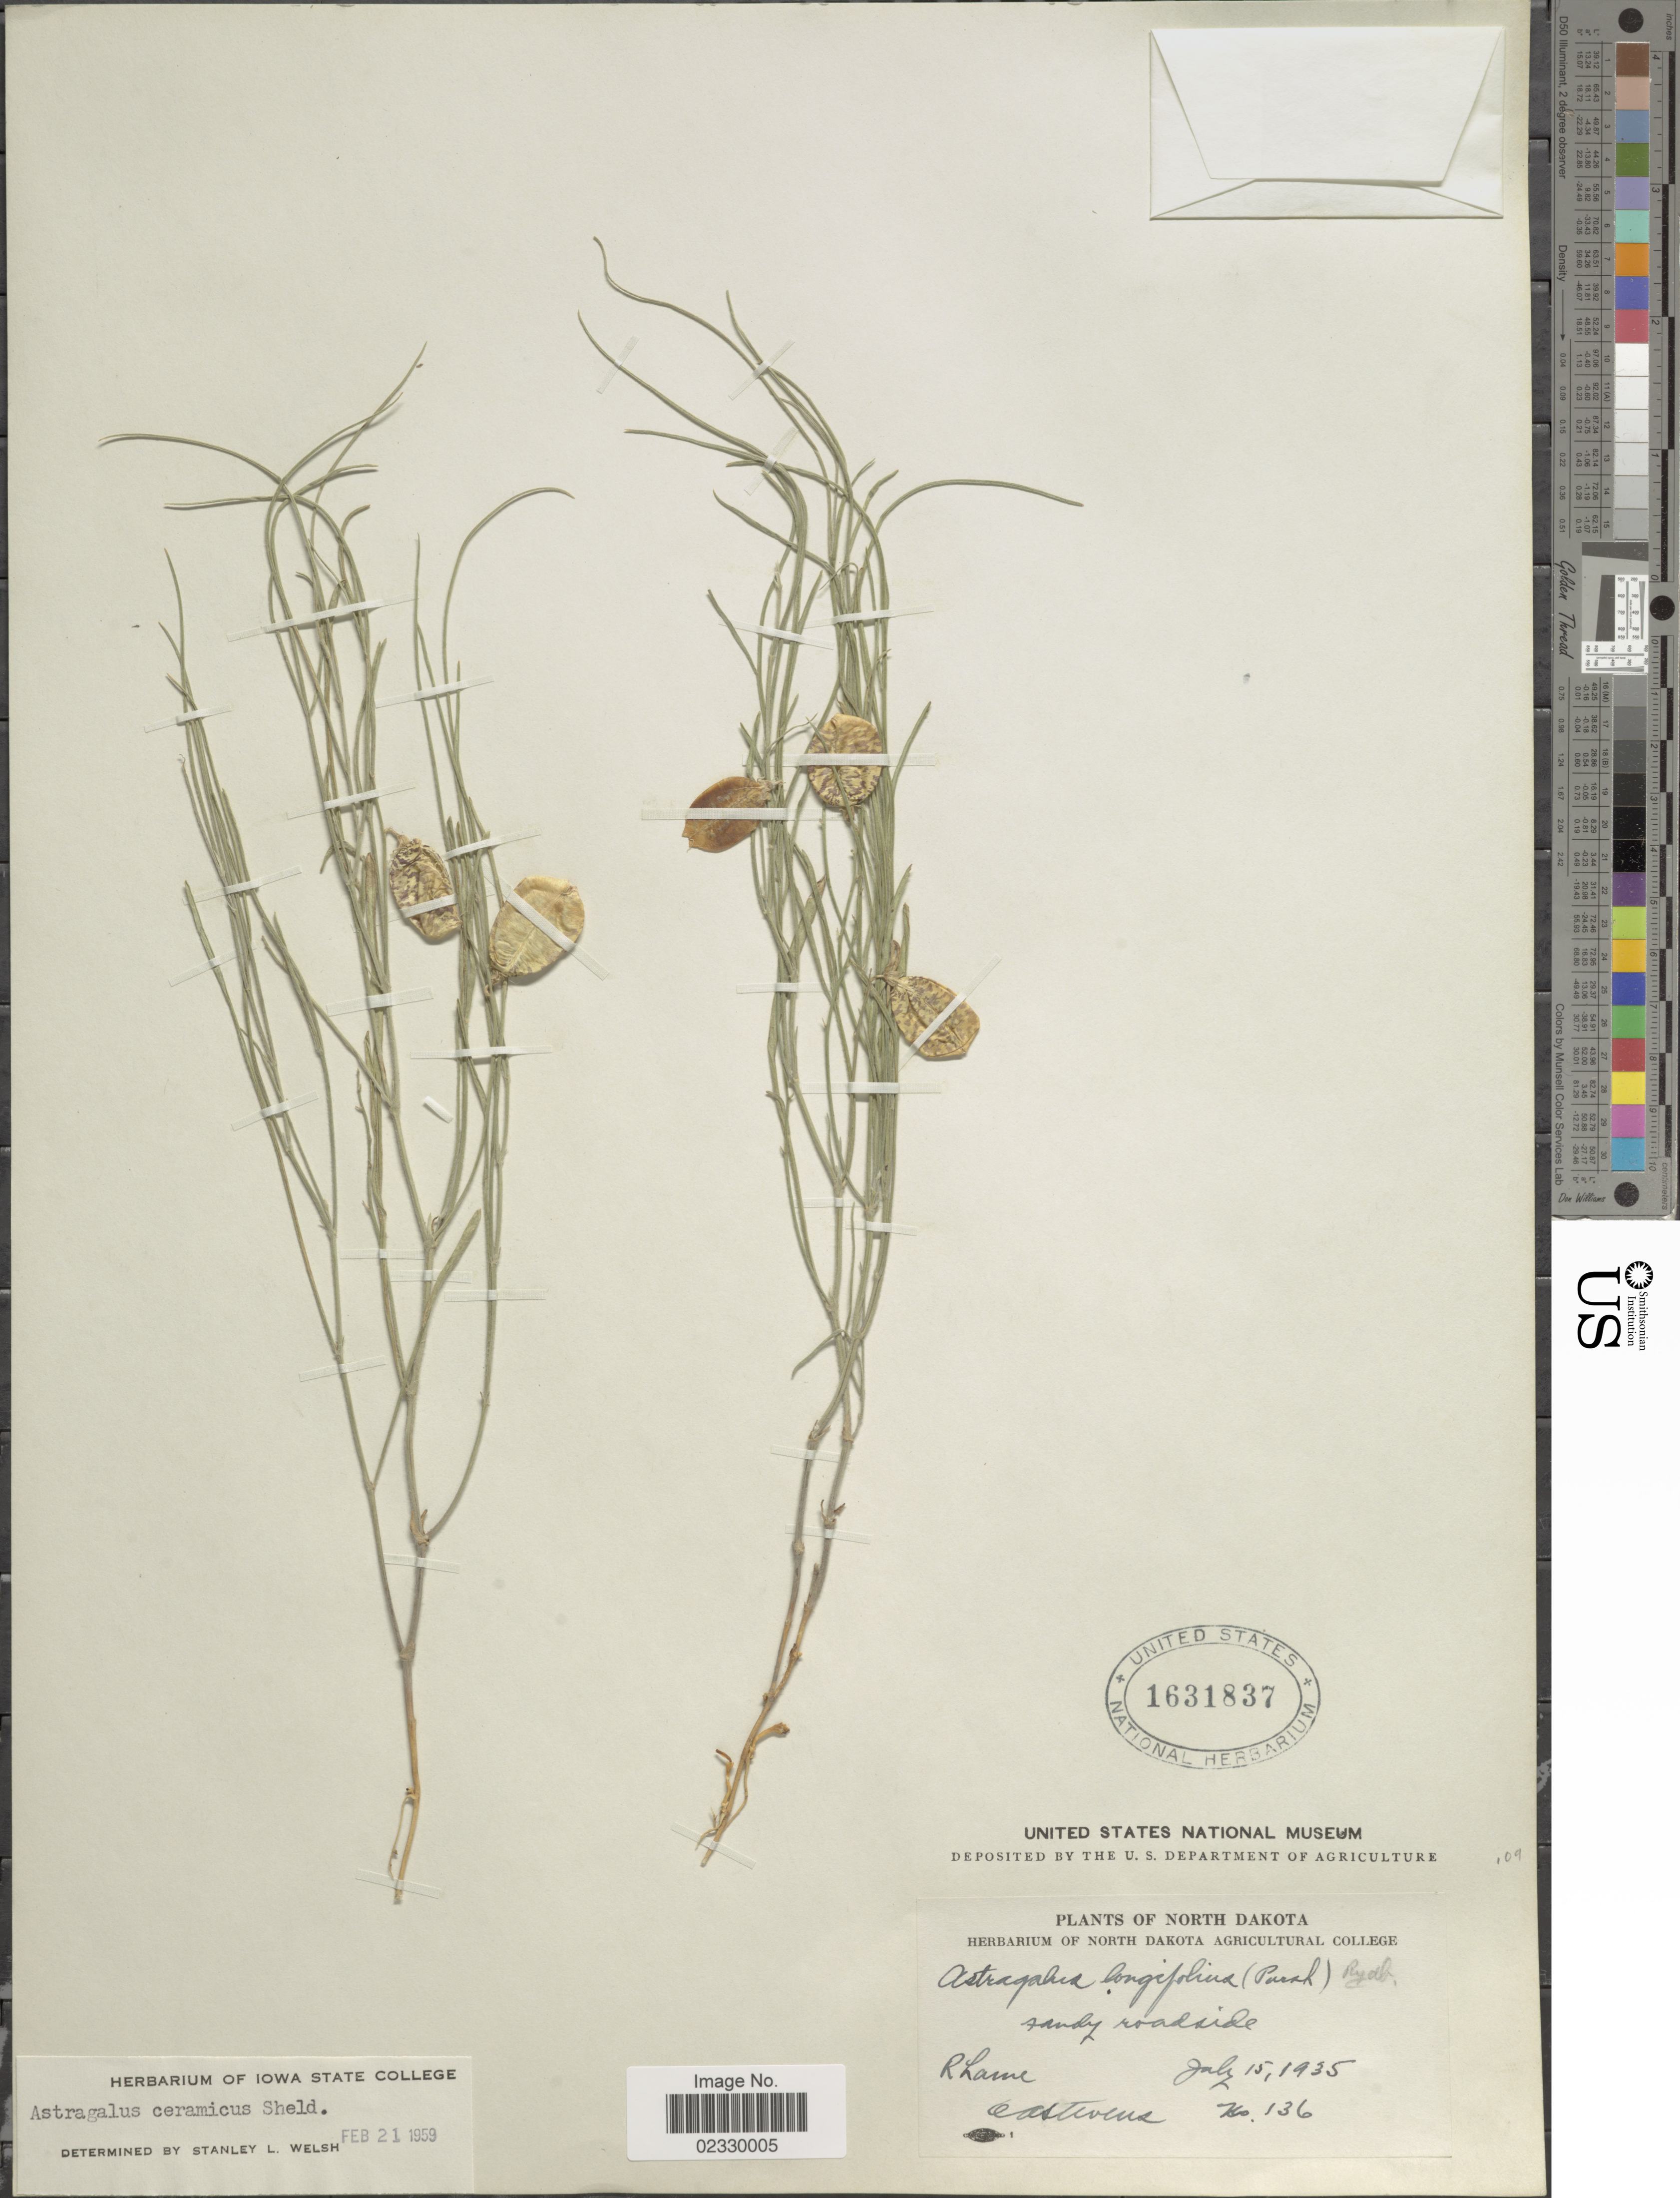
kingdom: Plantae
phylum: Tracheophyta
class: Magnoliopsida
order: Fabales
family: Fabaceae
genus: Astragalus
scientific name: Astragalus ceramicus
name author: E. Sheld.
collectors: C. Stevens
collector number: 136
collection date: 1935-07-15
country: United States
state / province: North Dakota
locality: Sandy roadside, R. Lame [unsure placement]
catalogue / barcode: US 1631837